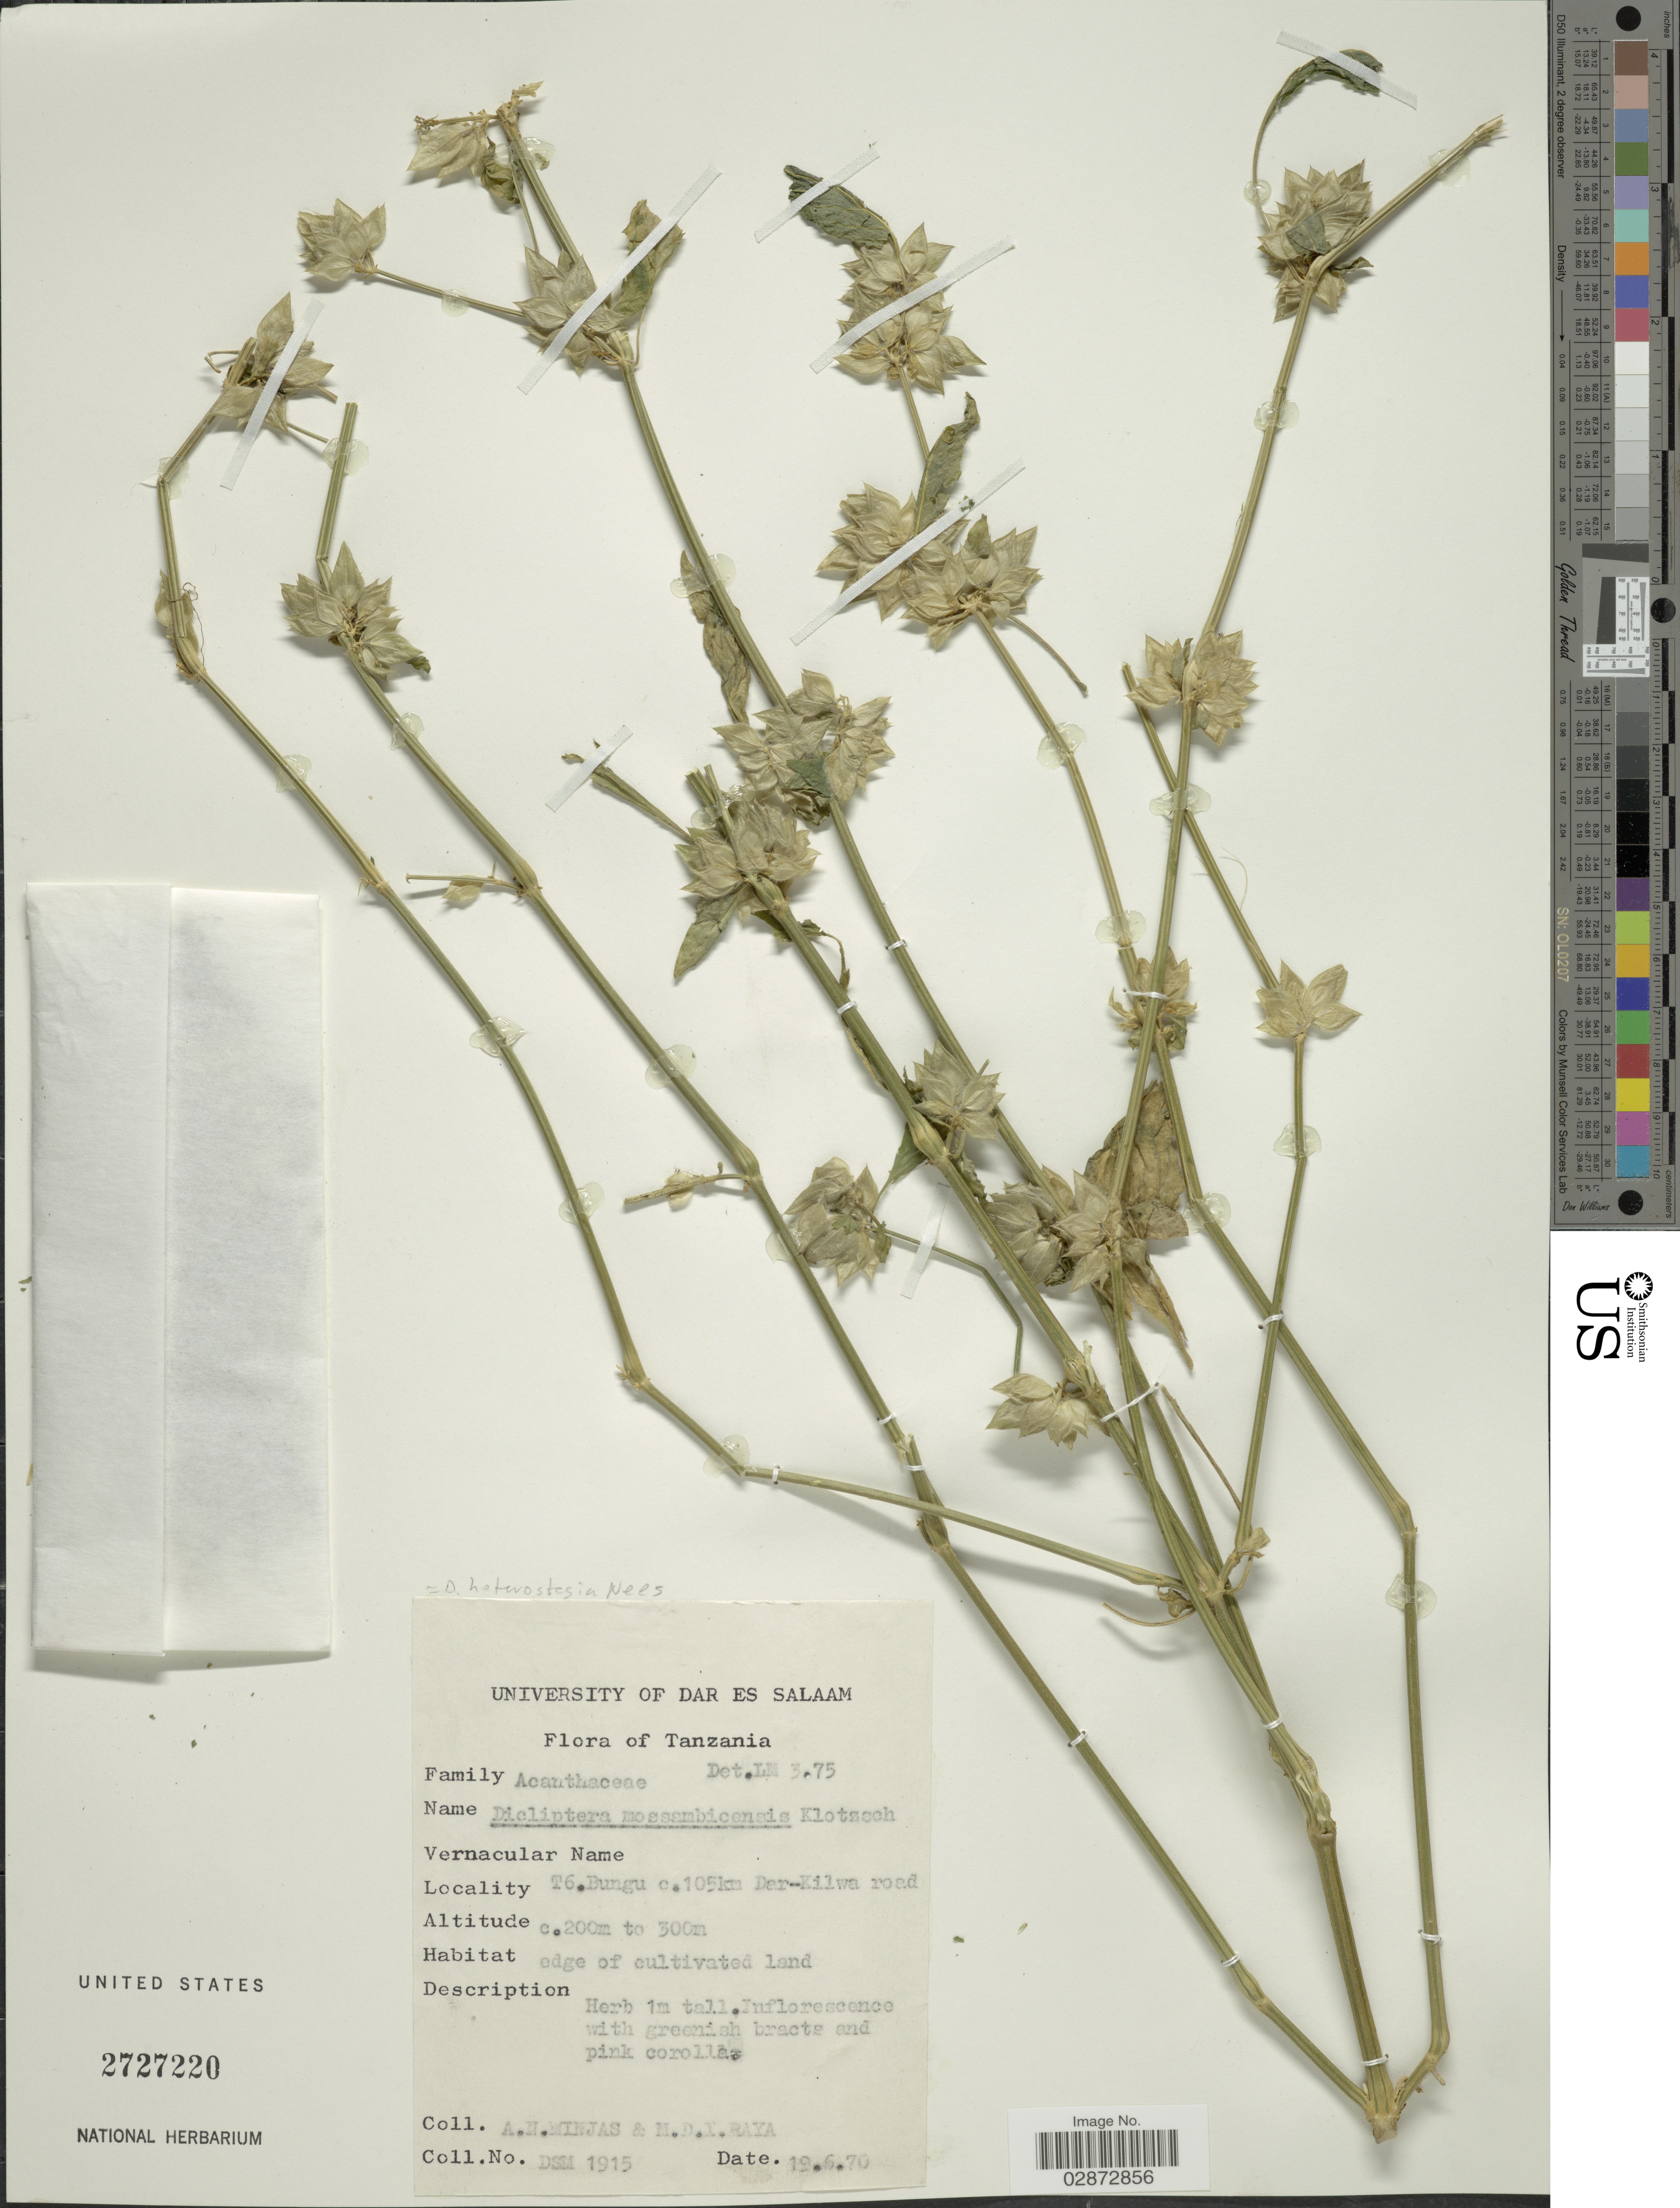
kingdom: Plantae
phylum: Tracheophyta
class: Magnoliopsida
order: Lamiales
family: Acanthaceae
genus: Dicliptera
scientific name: Dicliptera heterostegia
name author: C. Presl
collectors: A. Minjas & M. Raya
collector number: DSM1915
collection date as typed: Transcribed d/m/y: 19/6/70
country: Tanzania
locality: T6. Bungu c. 105km Dar-Kilwa road.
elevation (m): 200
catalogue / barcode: US 2727220